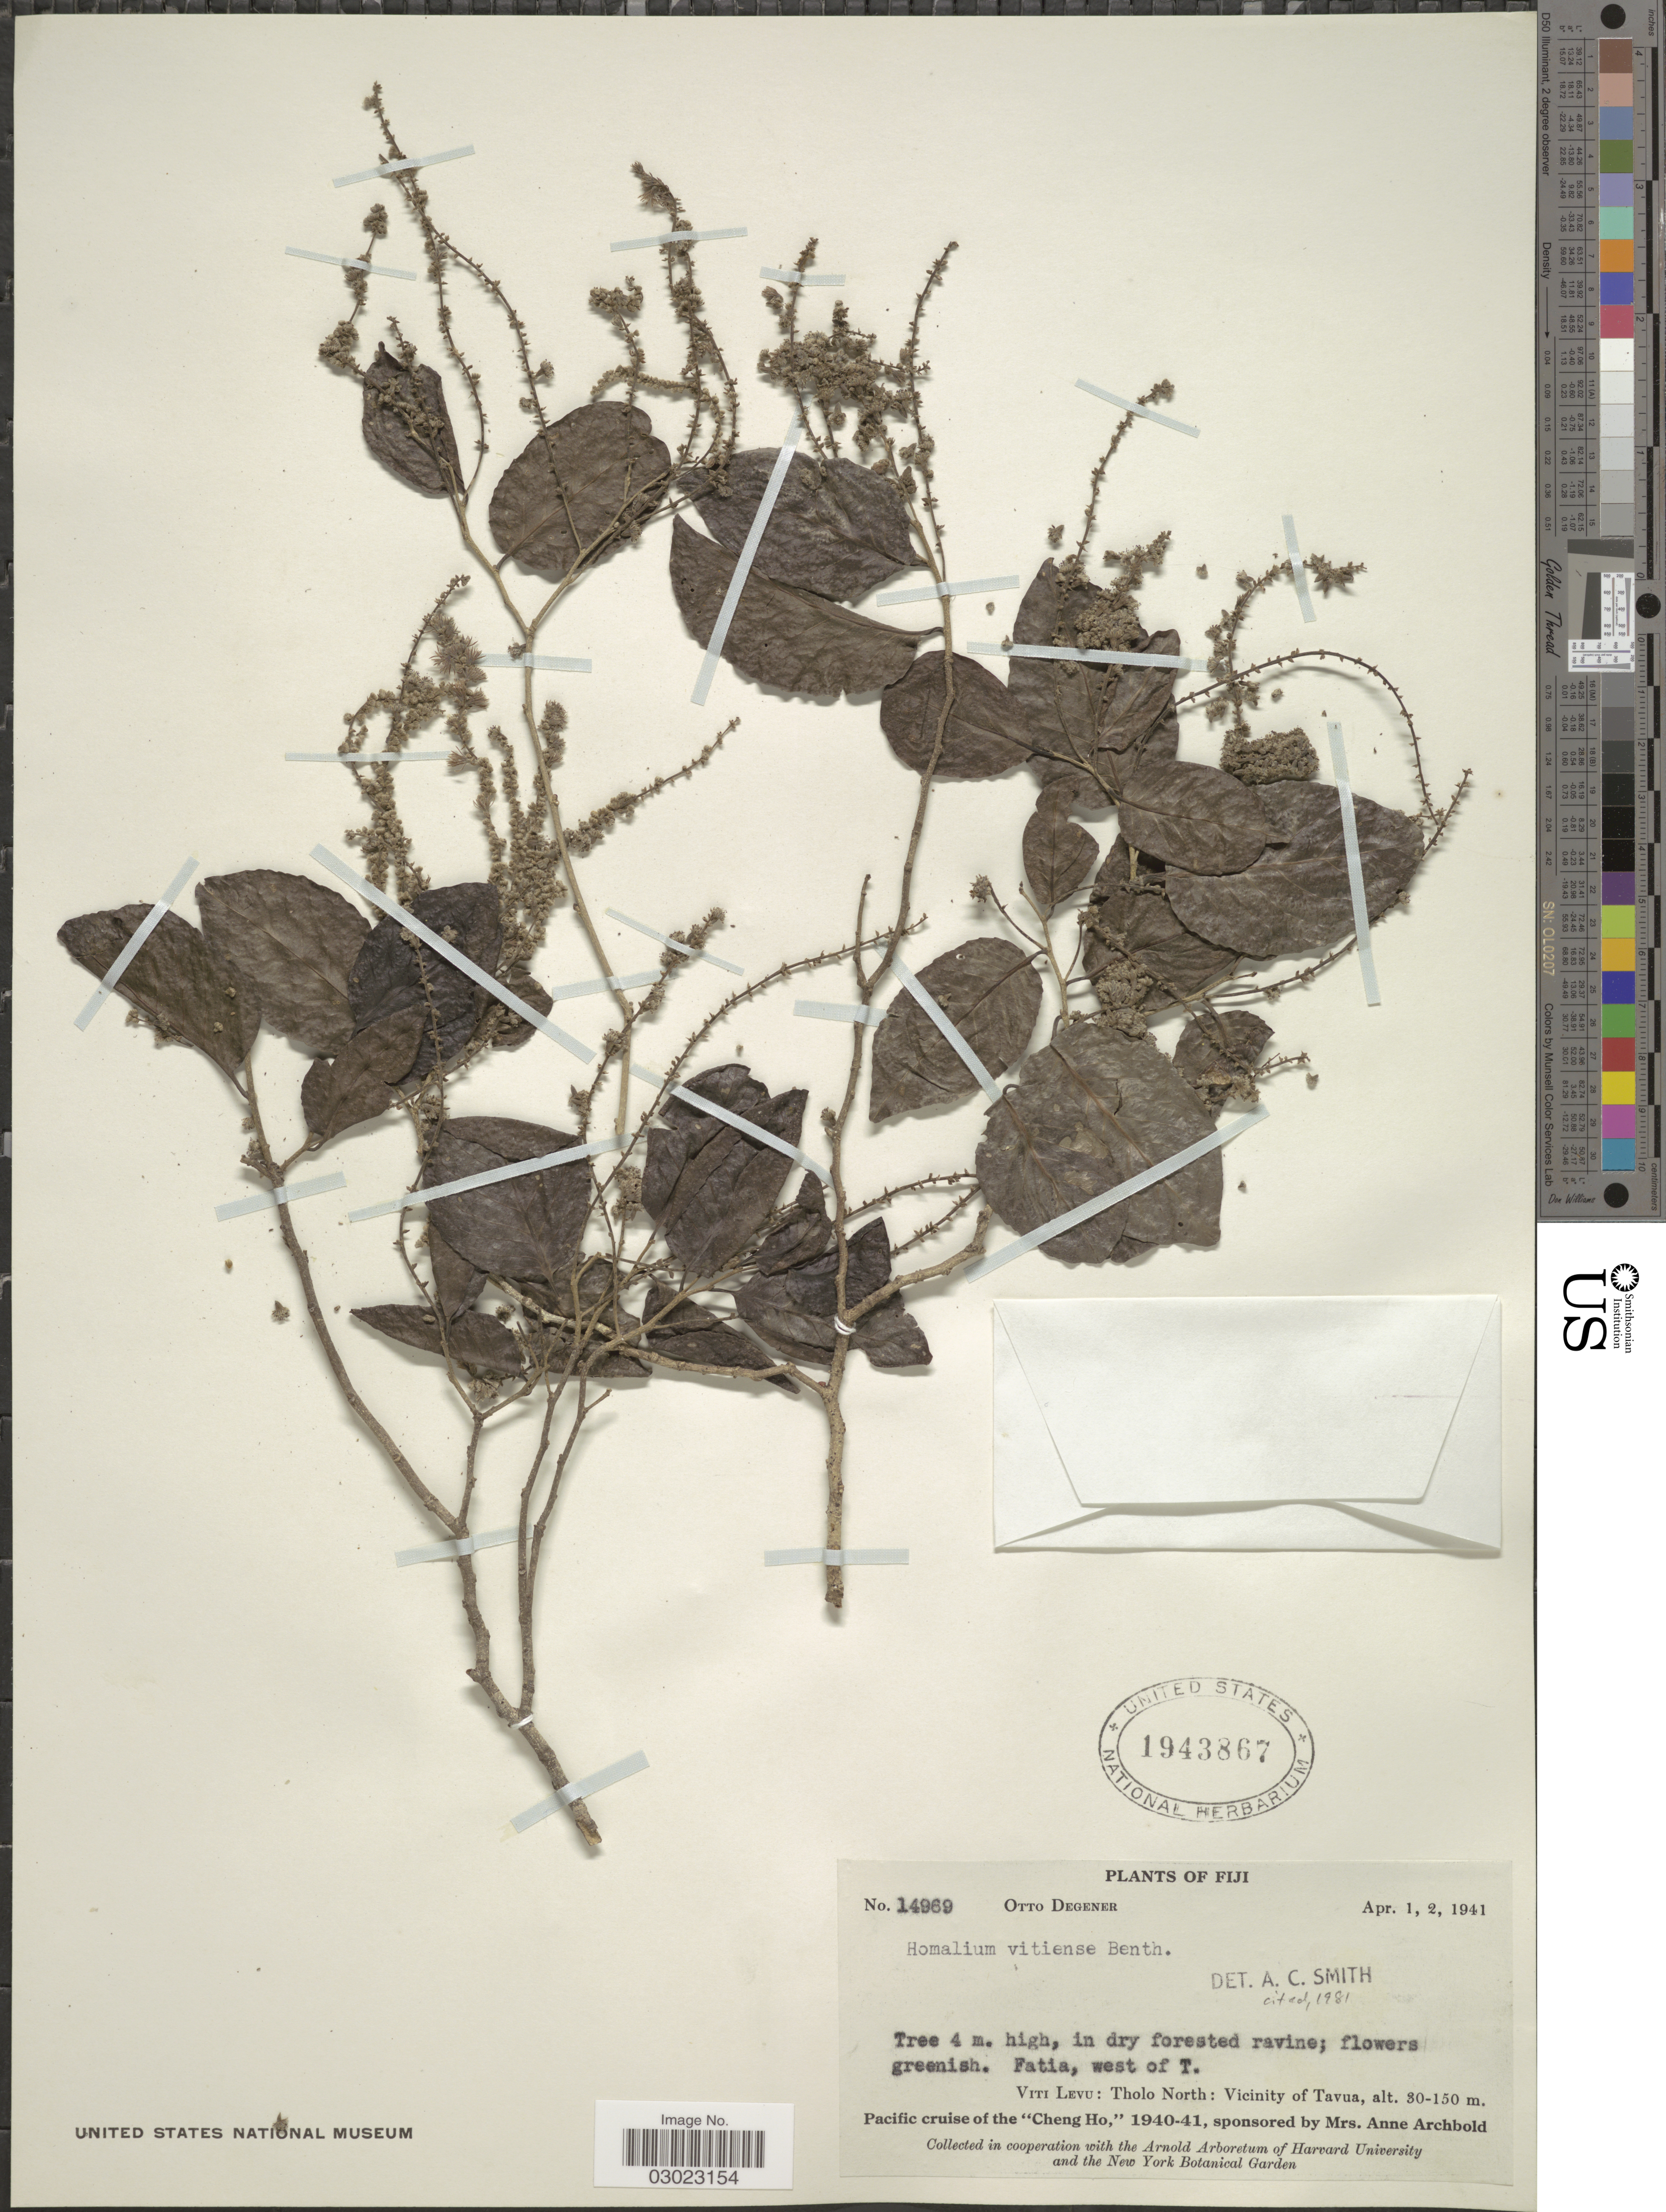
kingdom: Plantae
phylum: Tracheophyta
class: Magnoliopsida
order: Malpighiales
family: Salicaceae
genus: Homalium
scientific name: Homalium vitiense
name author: Benth.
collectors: O. Degener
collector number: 14969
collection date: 1941-04-01/1941-04-02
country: Fiji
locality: Fatia, west of T. Viti Levu: Tholo North: Vicinity of Tavua. Pacific [unsure placement]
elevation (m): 30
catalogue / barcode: US 1943867